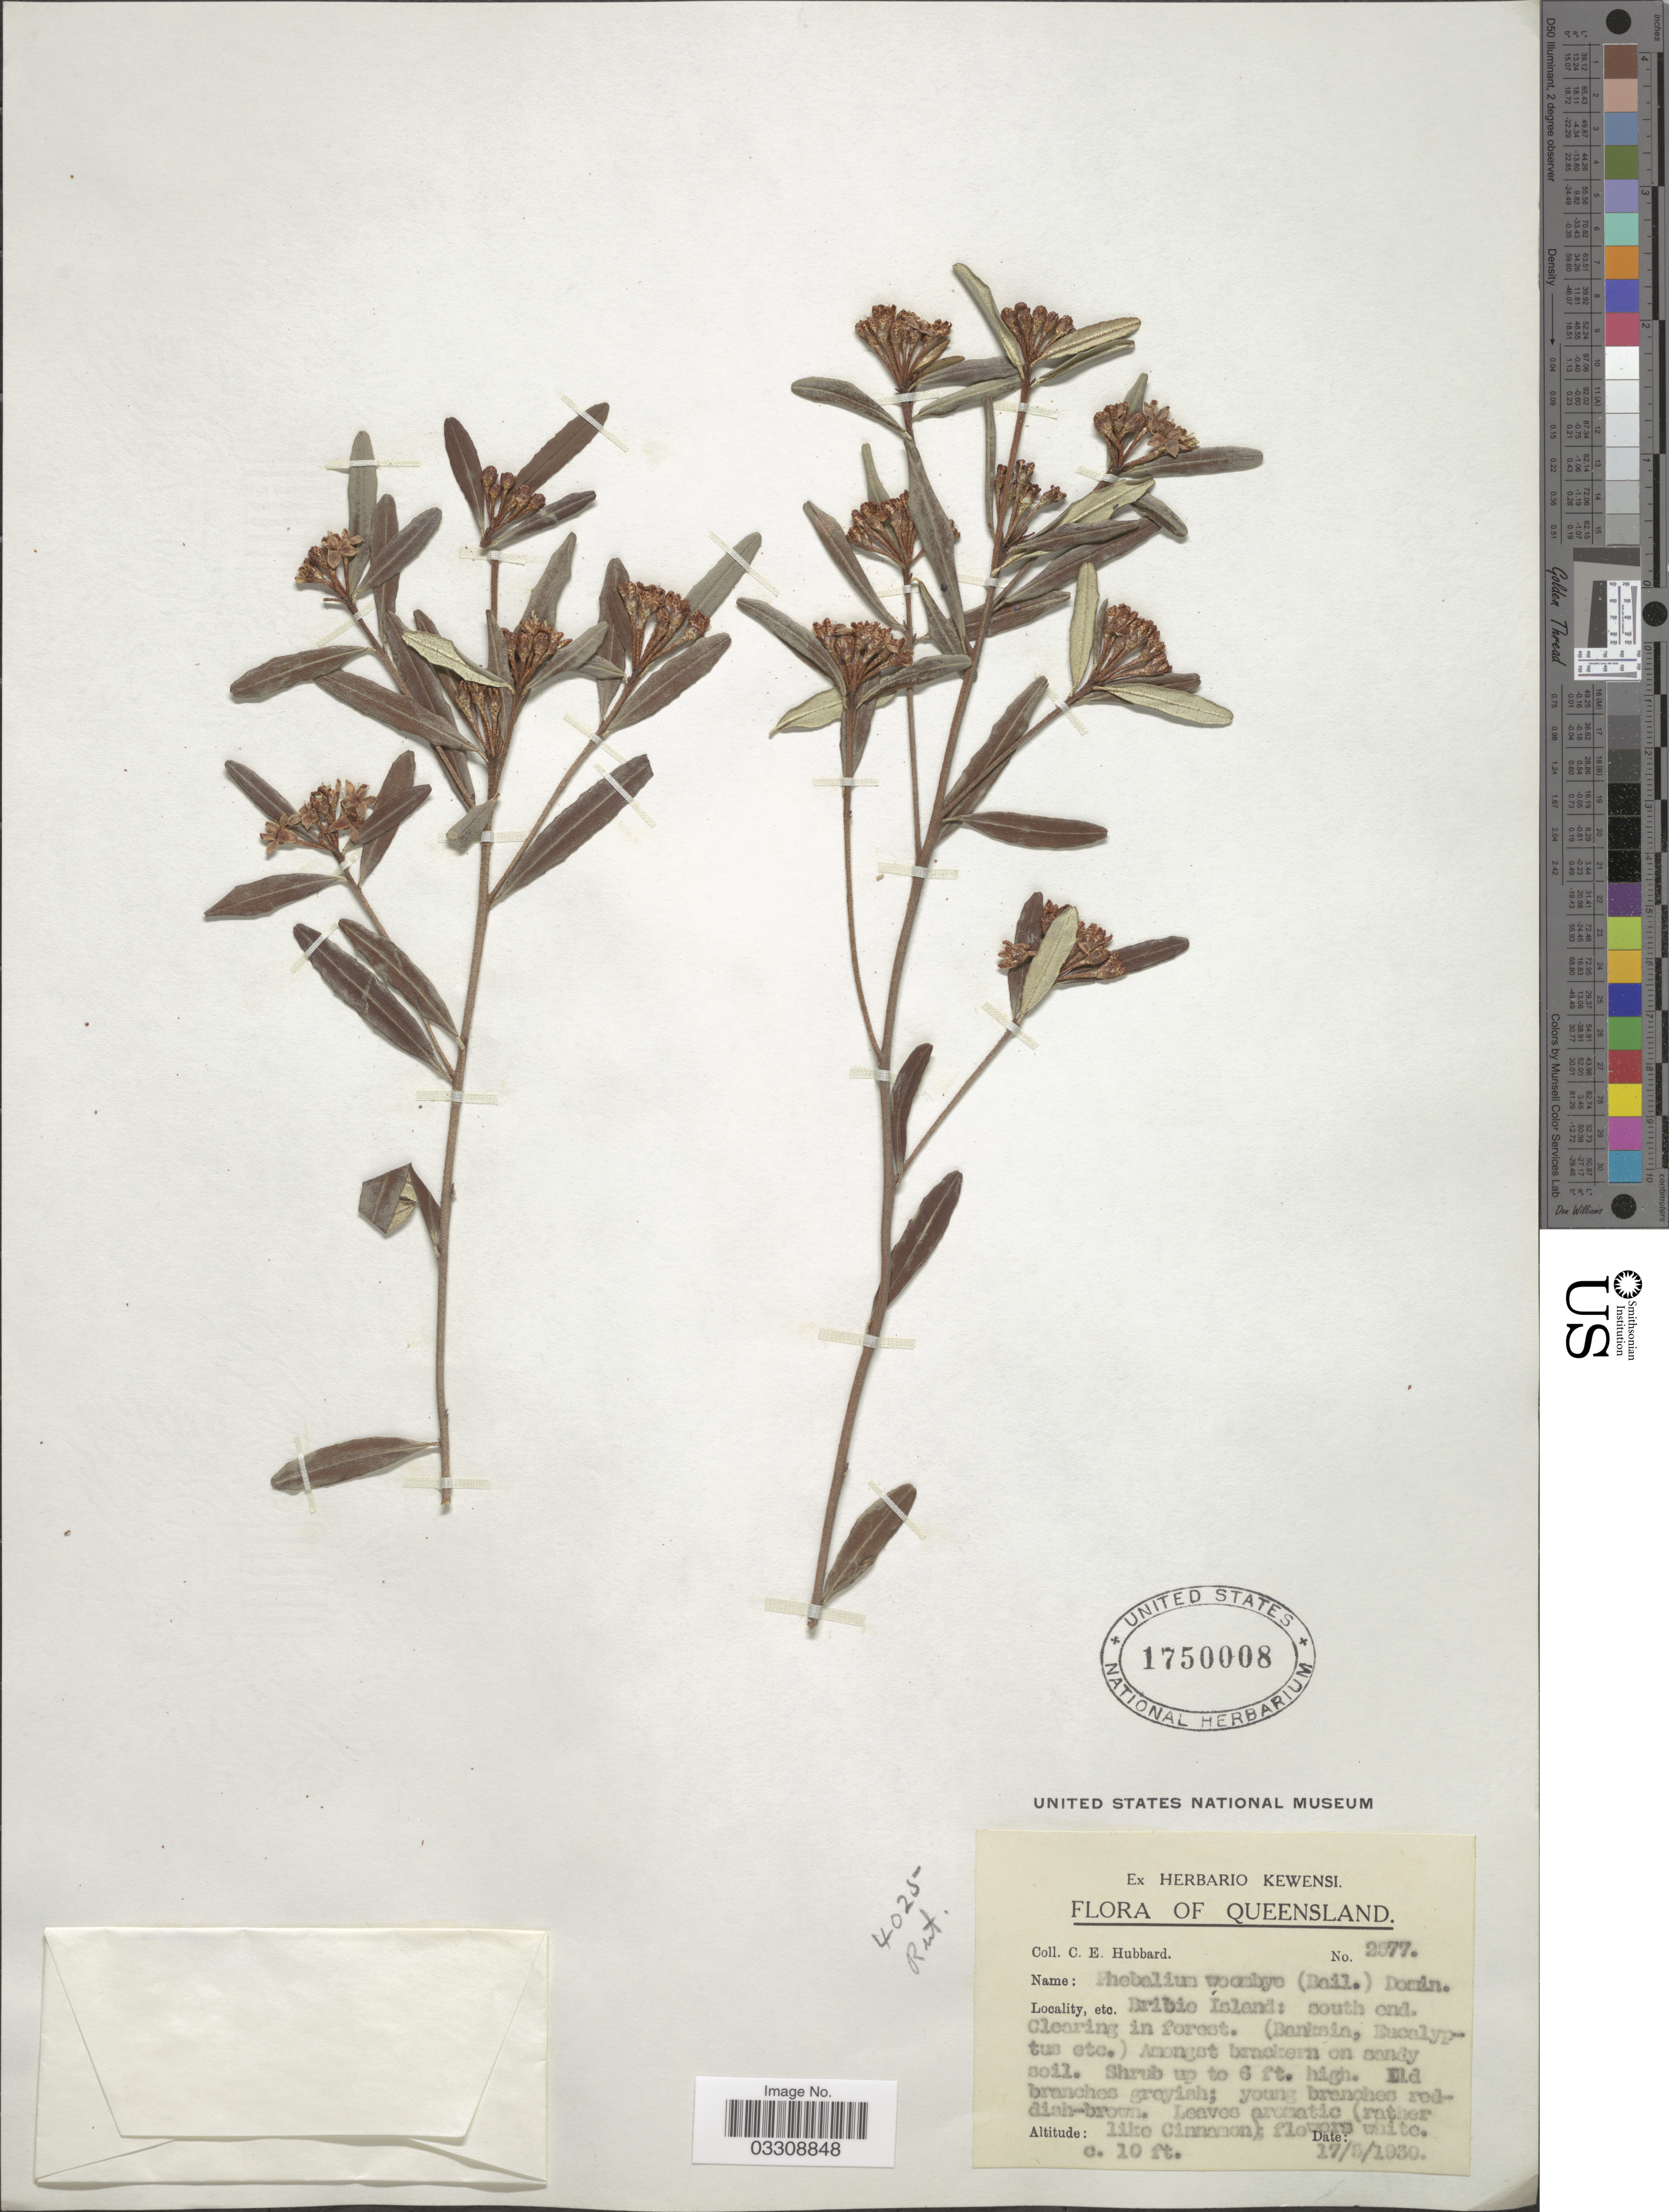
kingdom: Plantae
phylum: Tracheophyta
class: Magnoliopsida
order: Sapindales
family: Rutaceae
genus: Phebalium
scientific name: Phebalium woombye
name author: Domin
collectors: C. E. Hubbard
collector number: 2577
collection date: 1930-05-17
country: Australia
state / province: Queensland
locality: Bribie Island: south end.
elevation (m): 3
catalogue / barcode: US 1750008